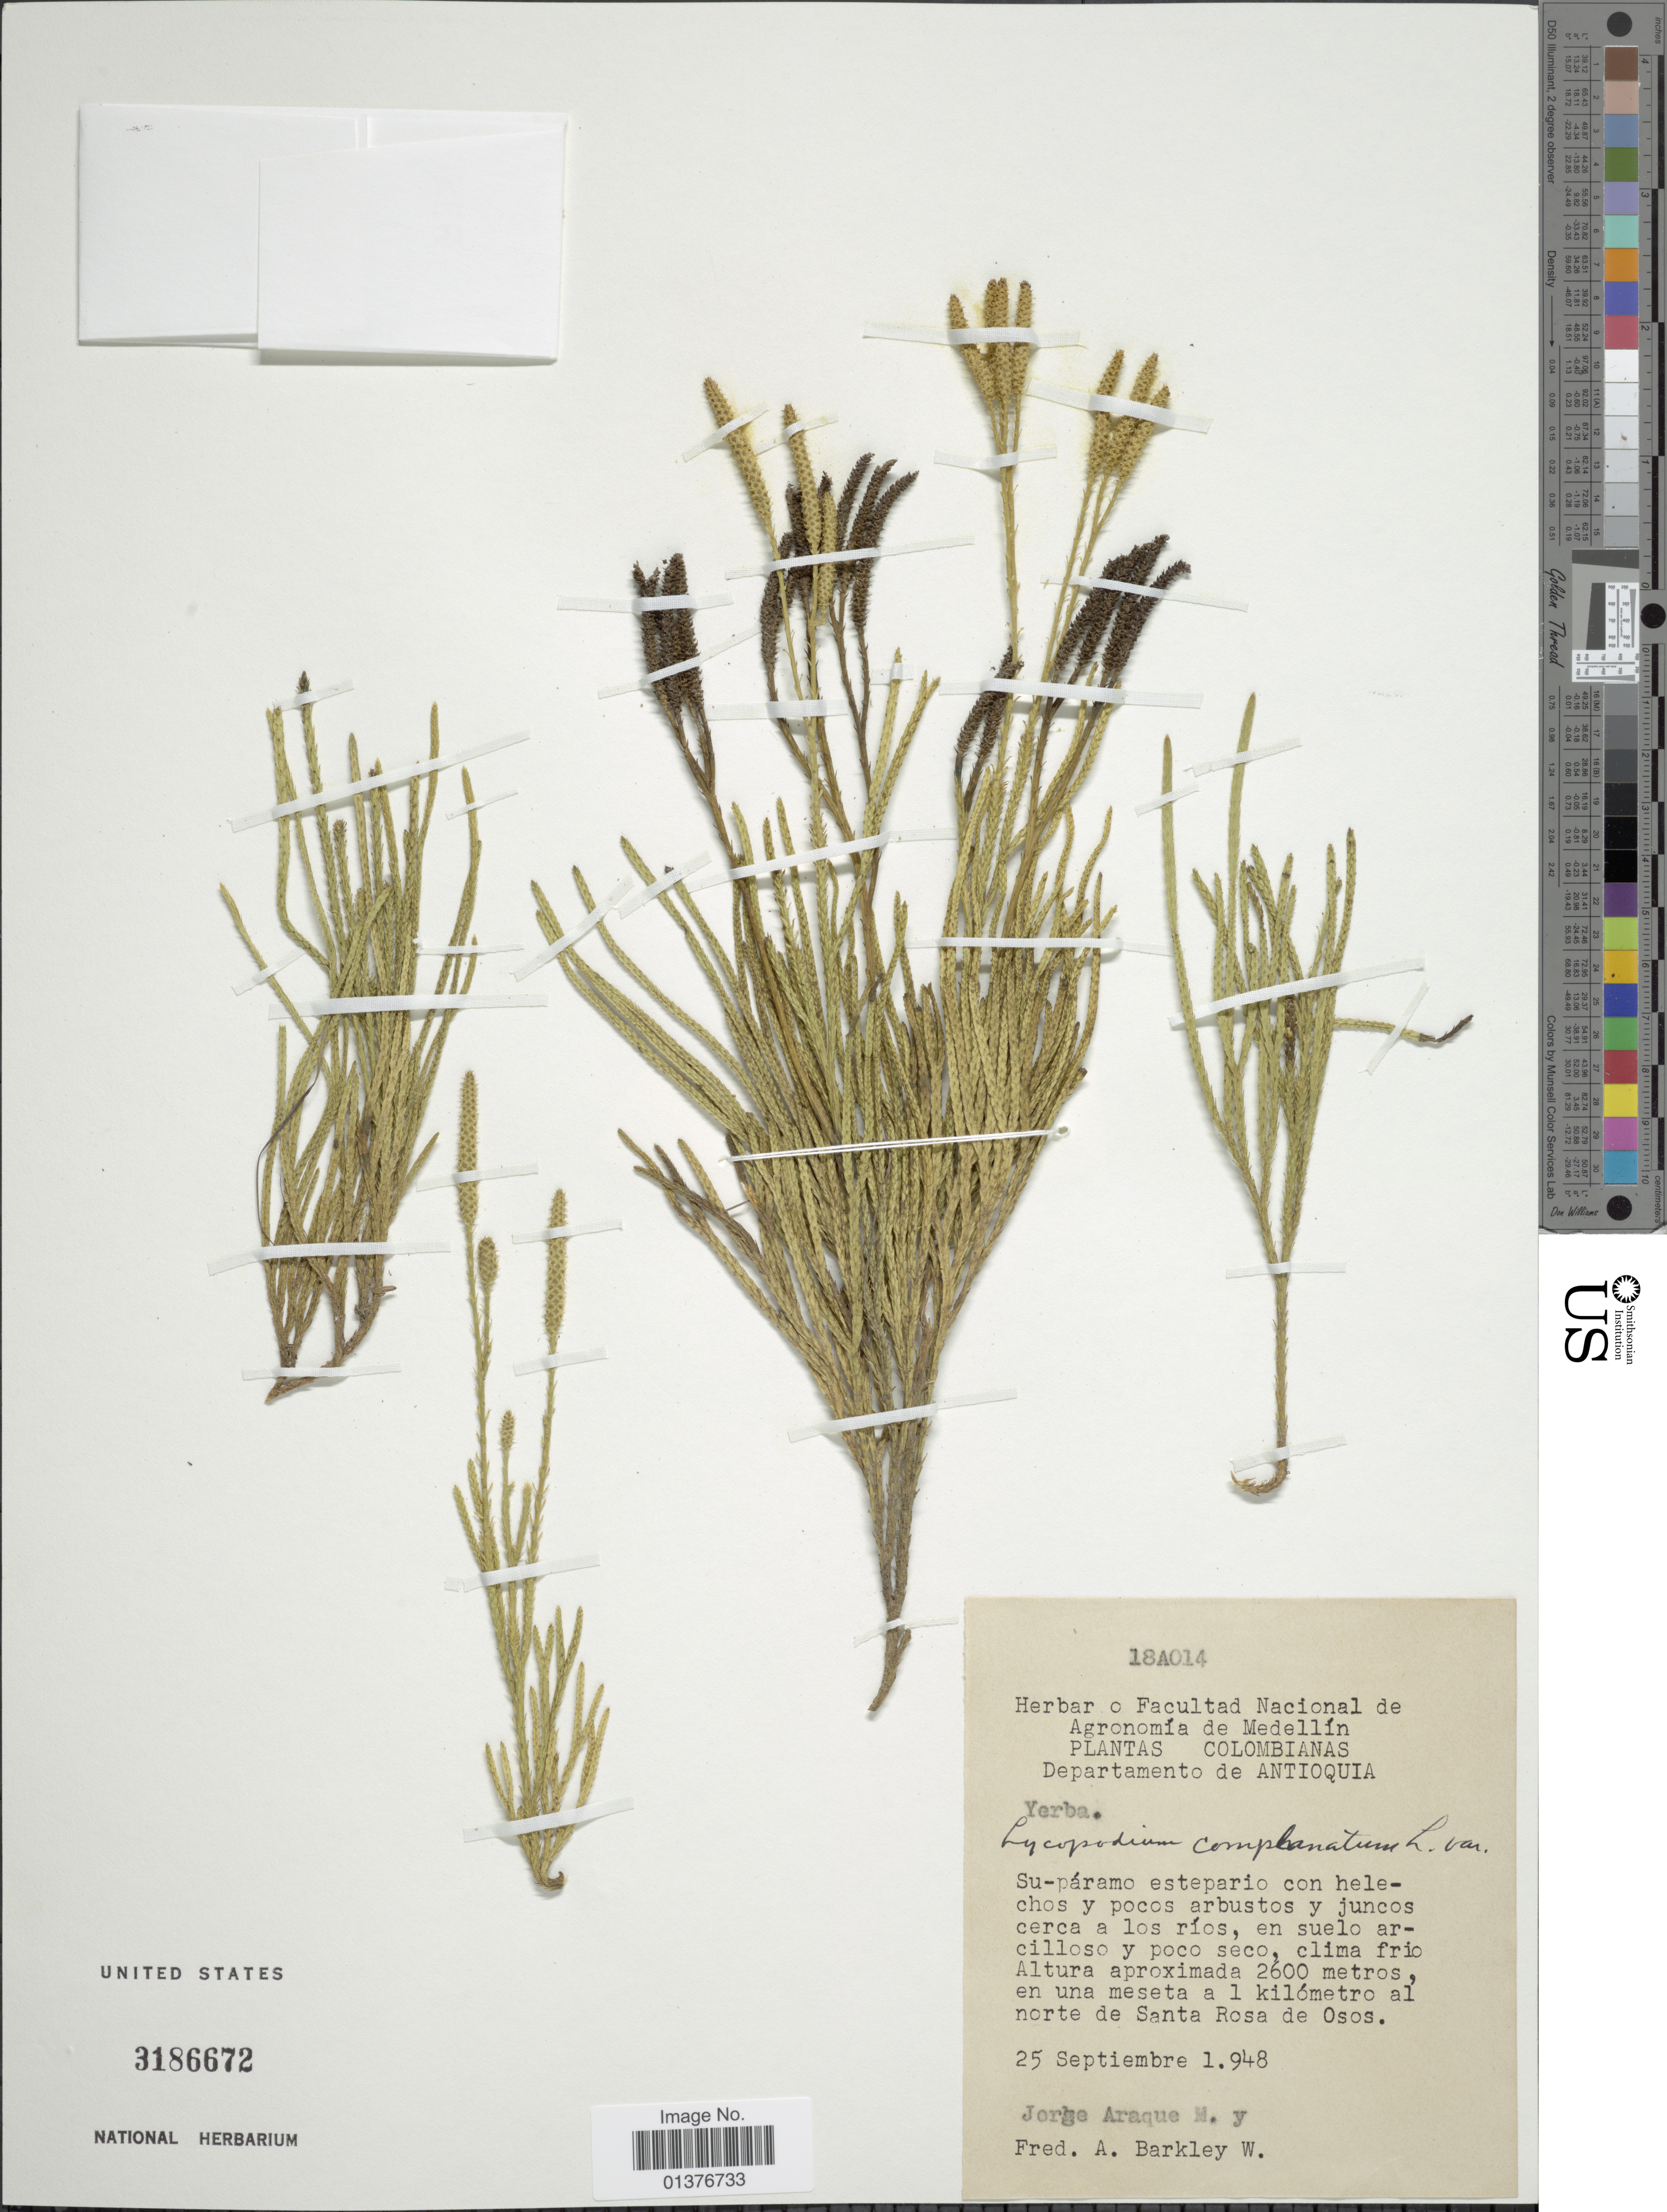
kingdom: Plantae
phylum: Tracheophyta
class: Lycopodiopsida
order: Lycopodiales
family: Lycopodiaceae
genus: Diphasiastrum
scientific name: Diphasiastrum thyoides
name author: (Humb. & Bonpl. ex Willd.) Holub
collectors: J. Araque Molina & F. A. Barkley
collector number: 18A014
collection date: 1948-09-25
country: Colombia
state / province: Antioquia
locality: En una meseta a 1 km al norte de Santa Rosa de Osos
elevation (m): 2600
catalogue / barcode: US 3186672